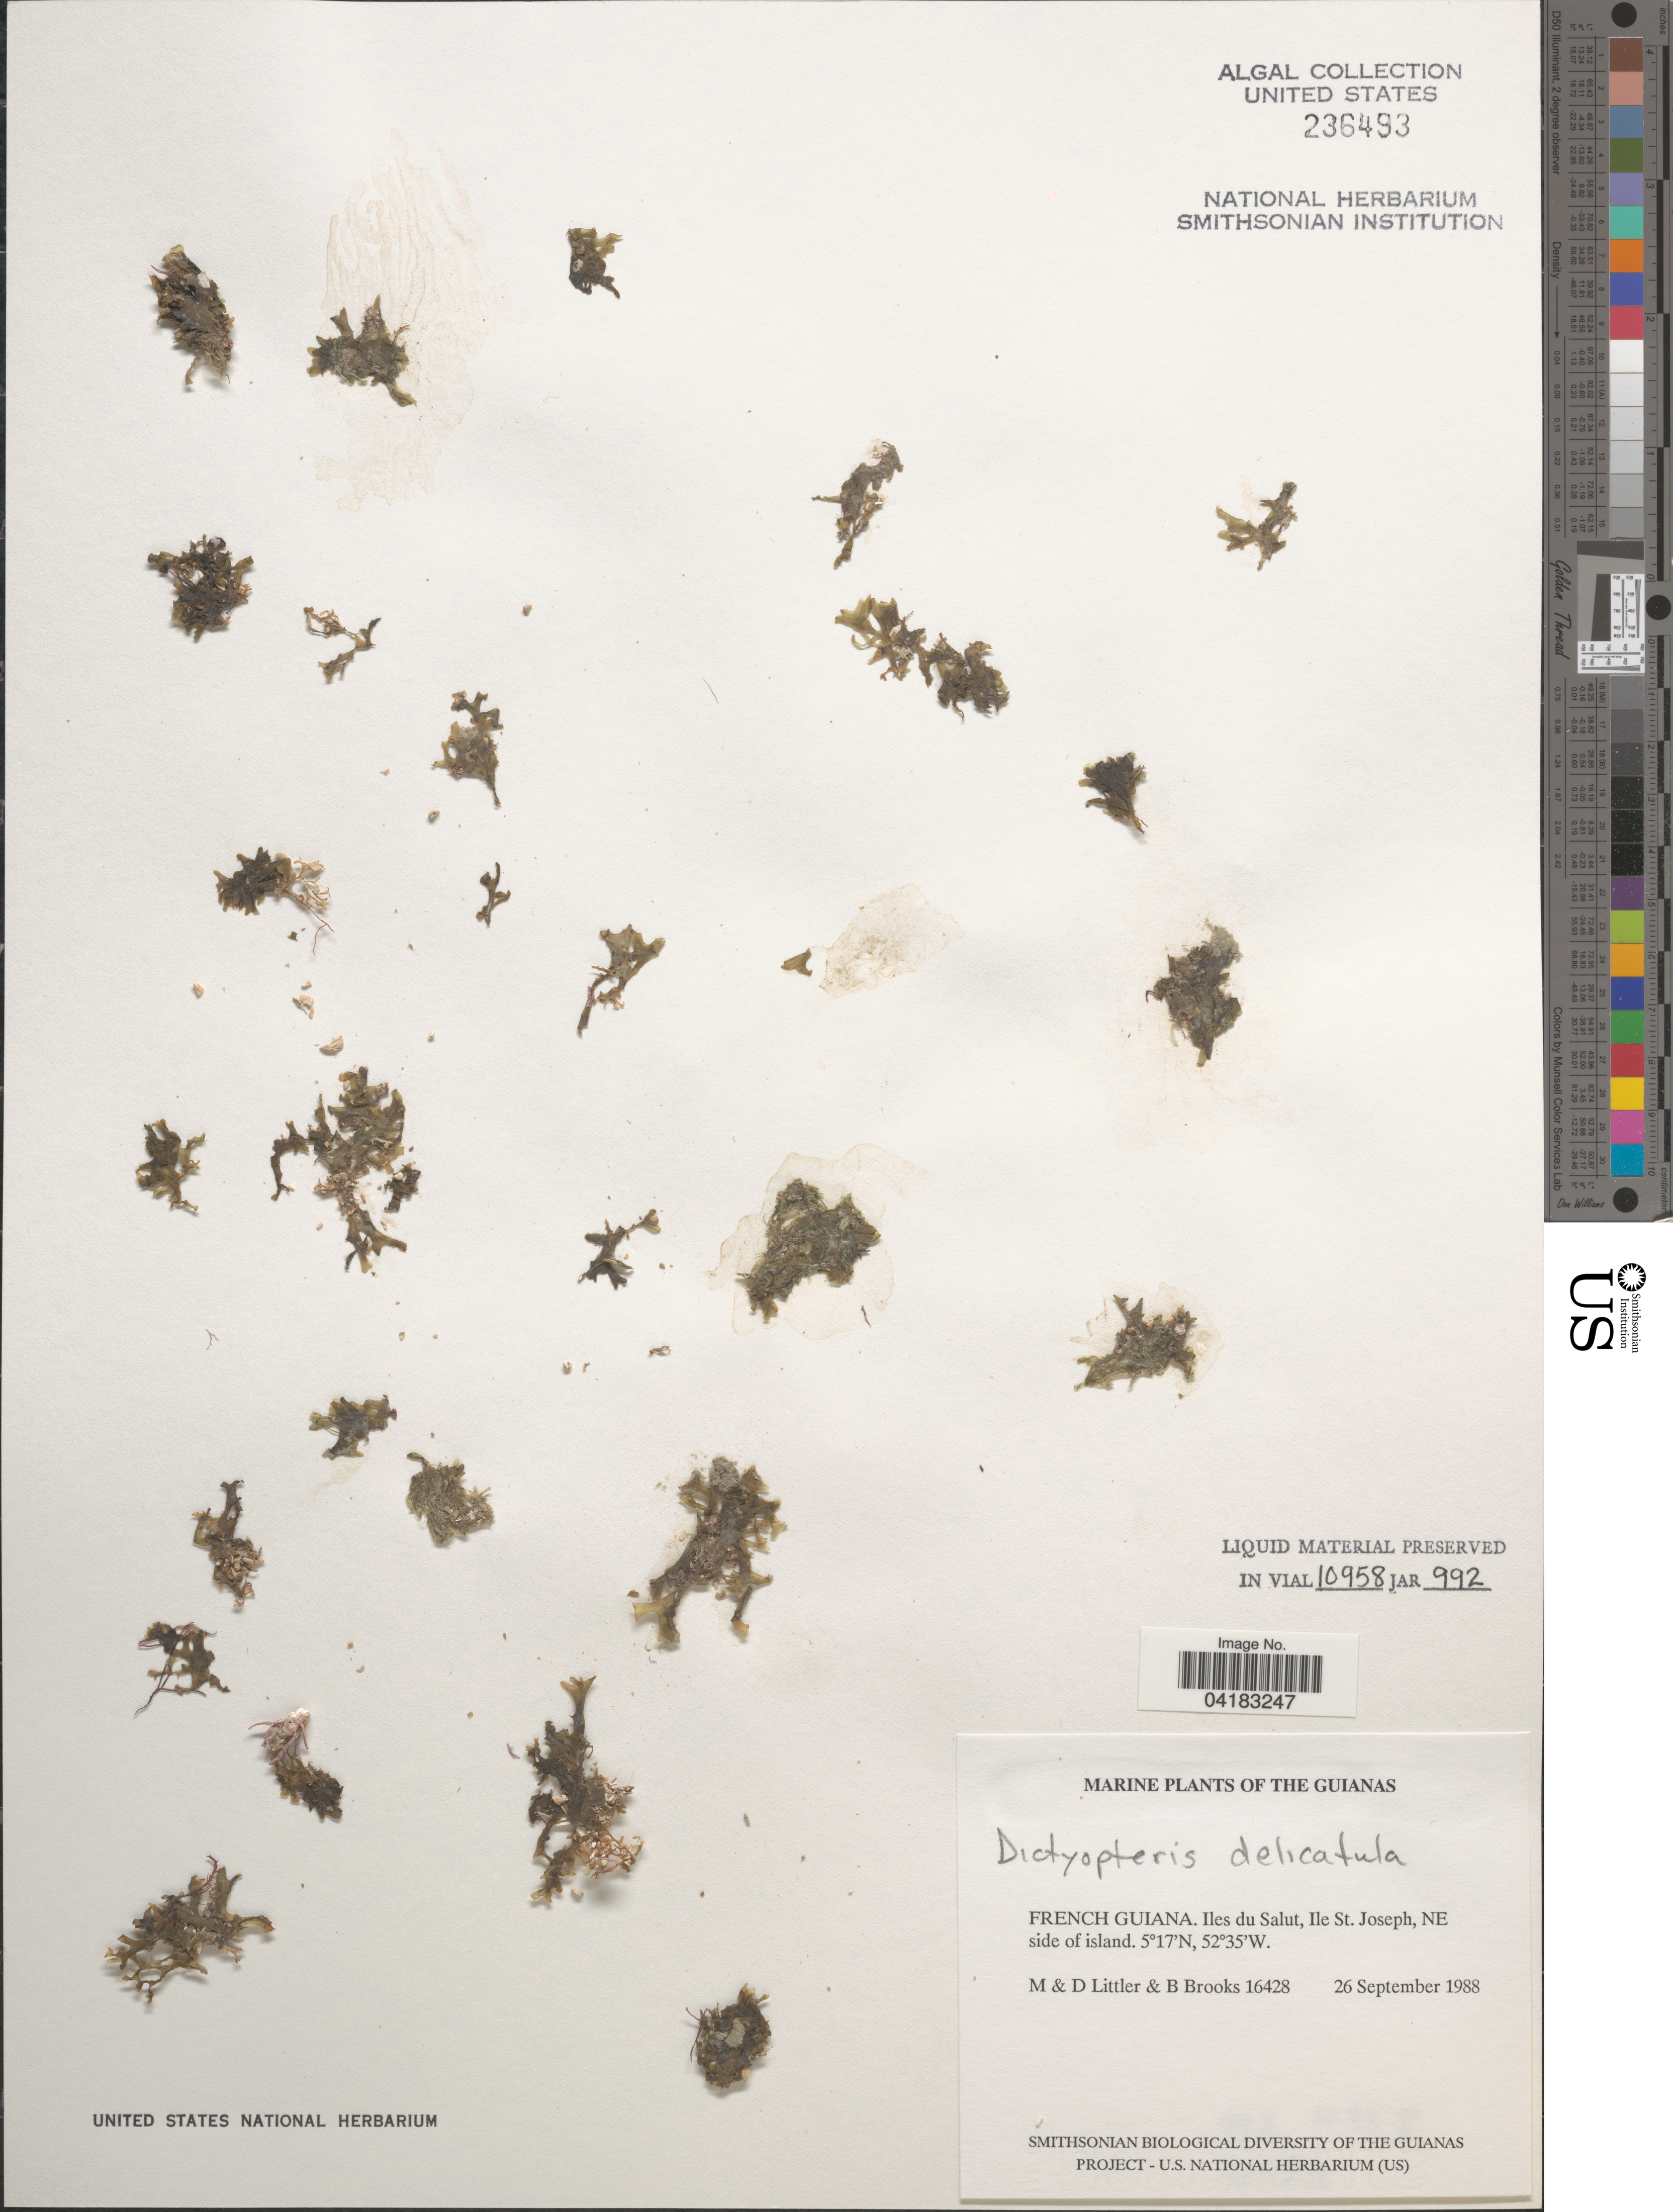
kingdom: Chromista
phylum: Ochrophyta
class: Phaeophyceae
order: Dictyotales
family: Dictyotaceae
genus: Dictyopteris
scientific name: Dictyopteris delicatula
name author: J.V.Lamouroux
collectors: M. Littler, D. S. Littler & B. Brooks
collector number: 16428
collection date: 1988-09-26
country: French Guiana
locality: The Guianas. Iles du Salut, Ile St. Joseph, NE side of island.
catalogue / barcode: US 236493